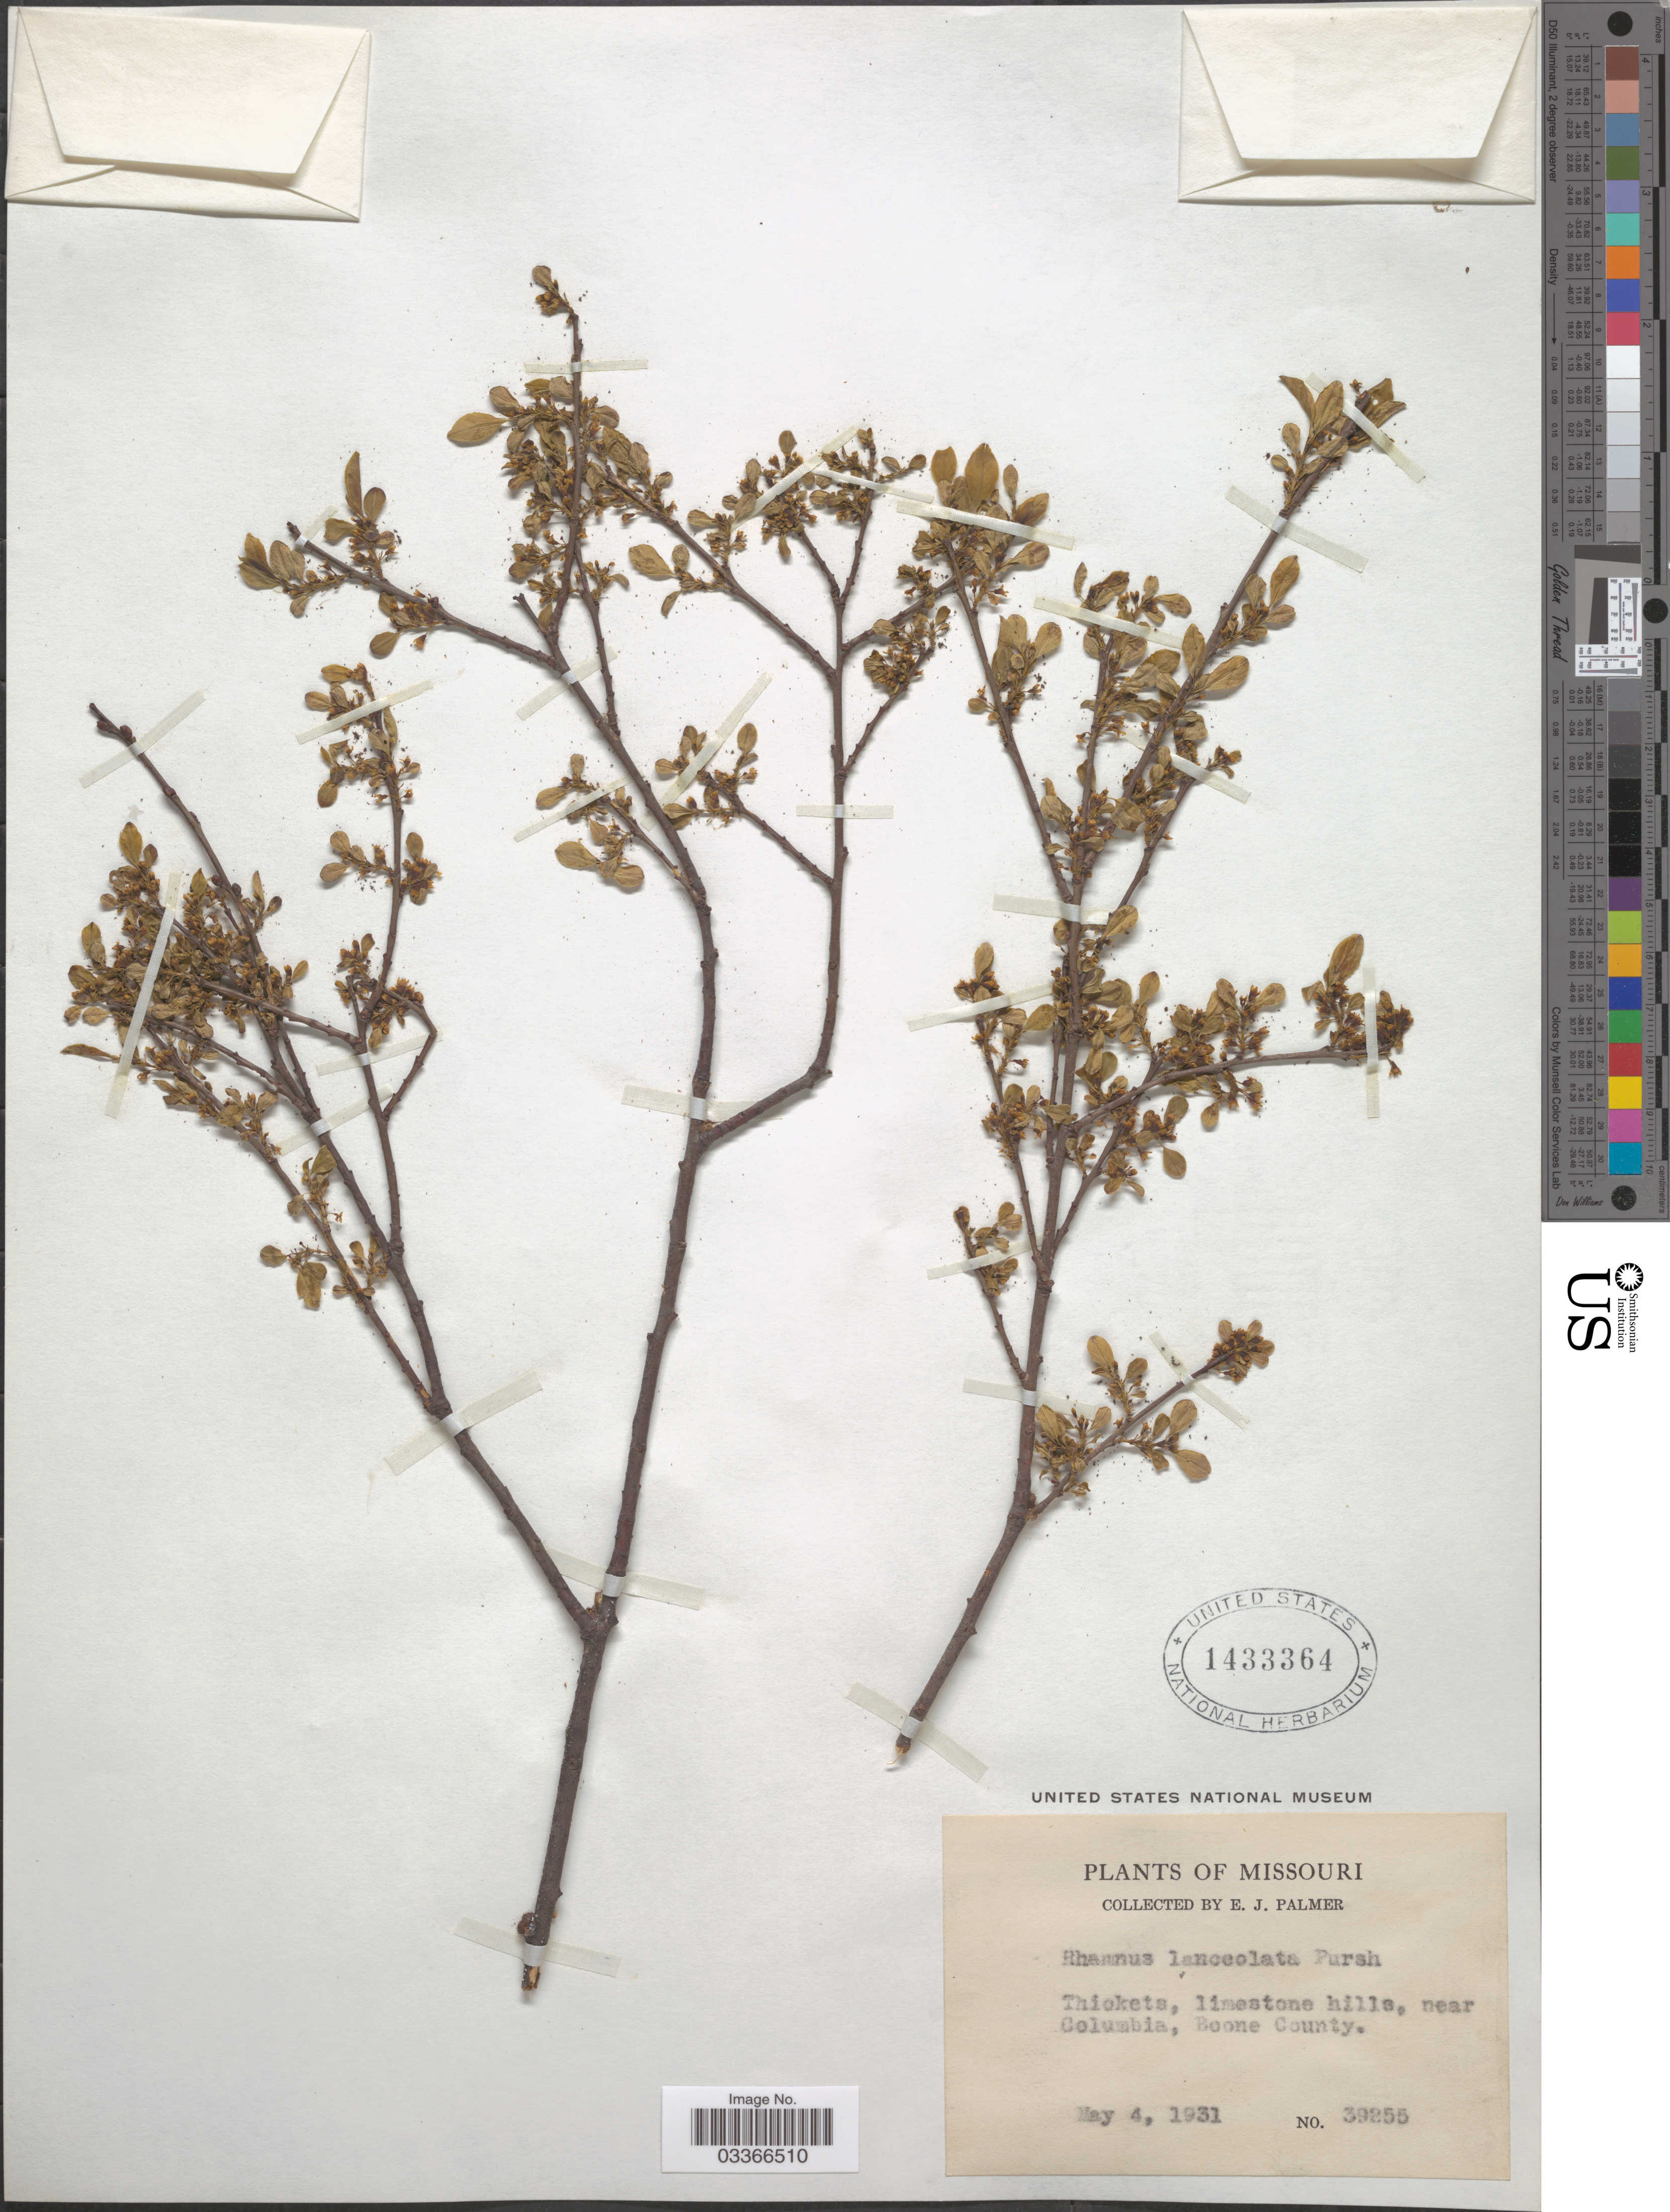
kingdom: Plantae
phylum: Tracheophyta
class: Magnoliopsida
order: Rosales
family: Rhamnaceae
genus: Rhamnus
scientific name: Rhamnus lanceolata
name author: Pursh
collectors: E. J. Palmer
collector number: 39255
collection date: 1931-05-04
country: United States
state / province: Missouri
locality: Near Columbia, Boone County.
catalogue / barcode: US 1433364